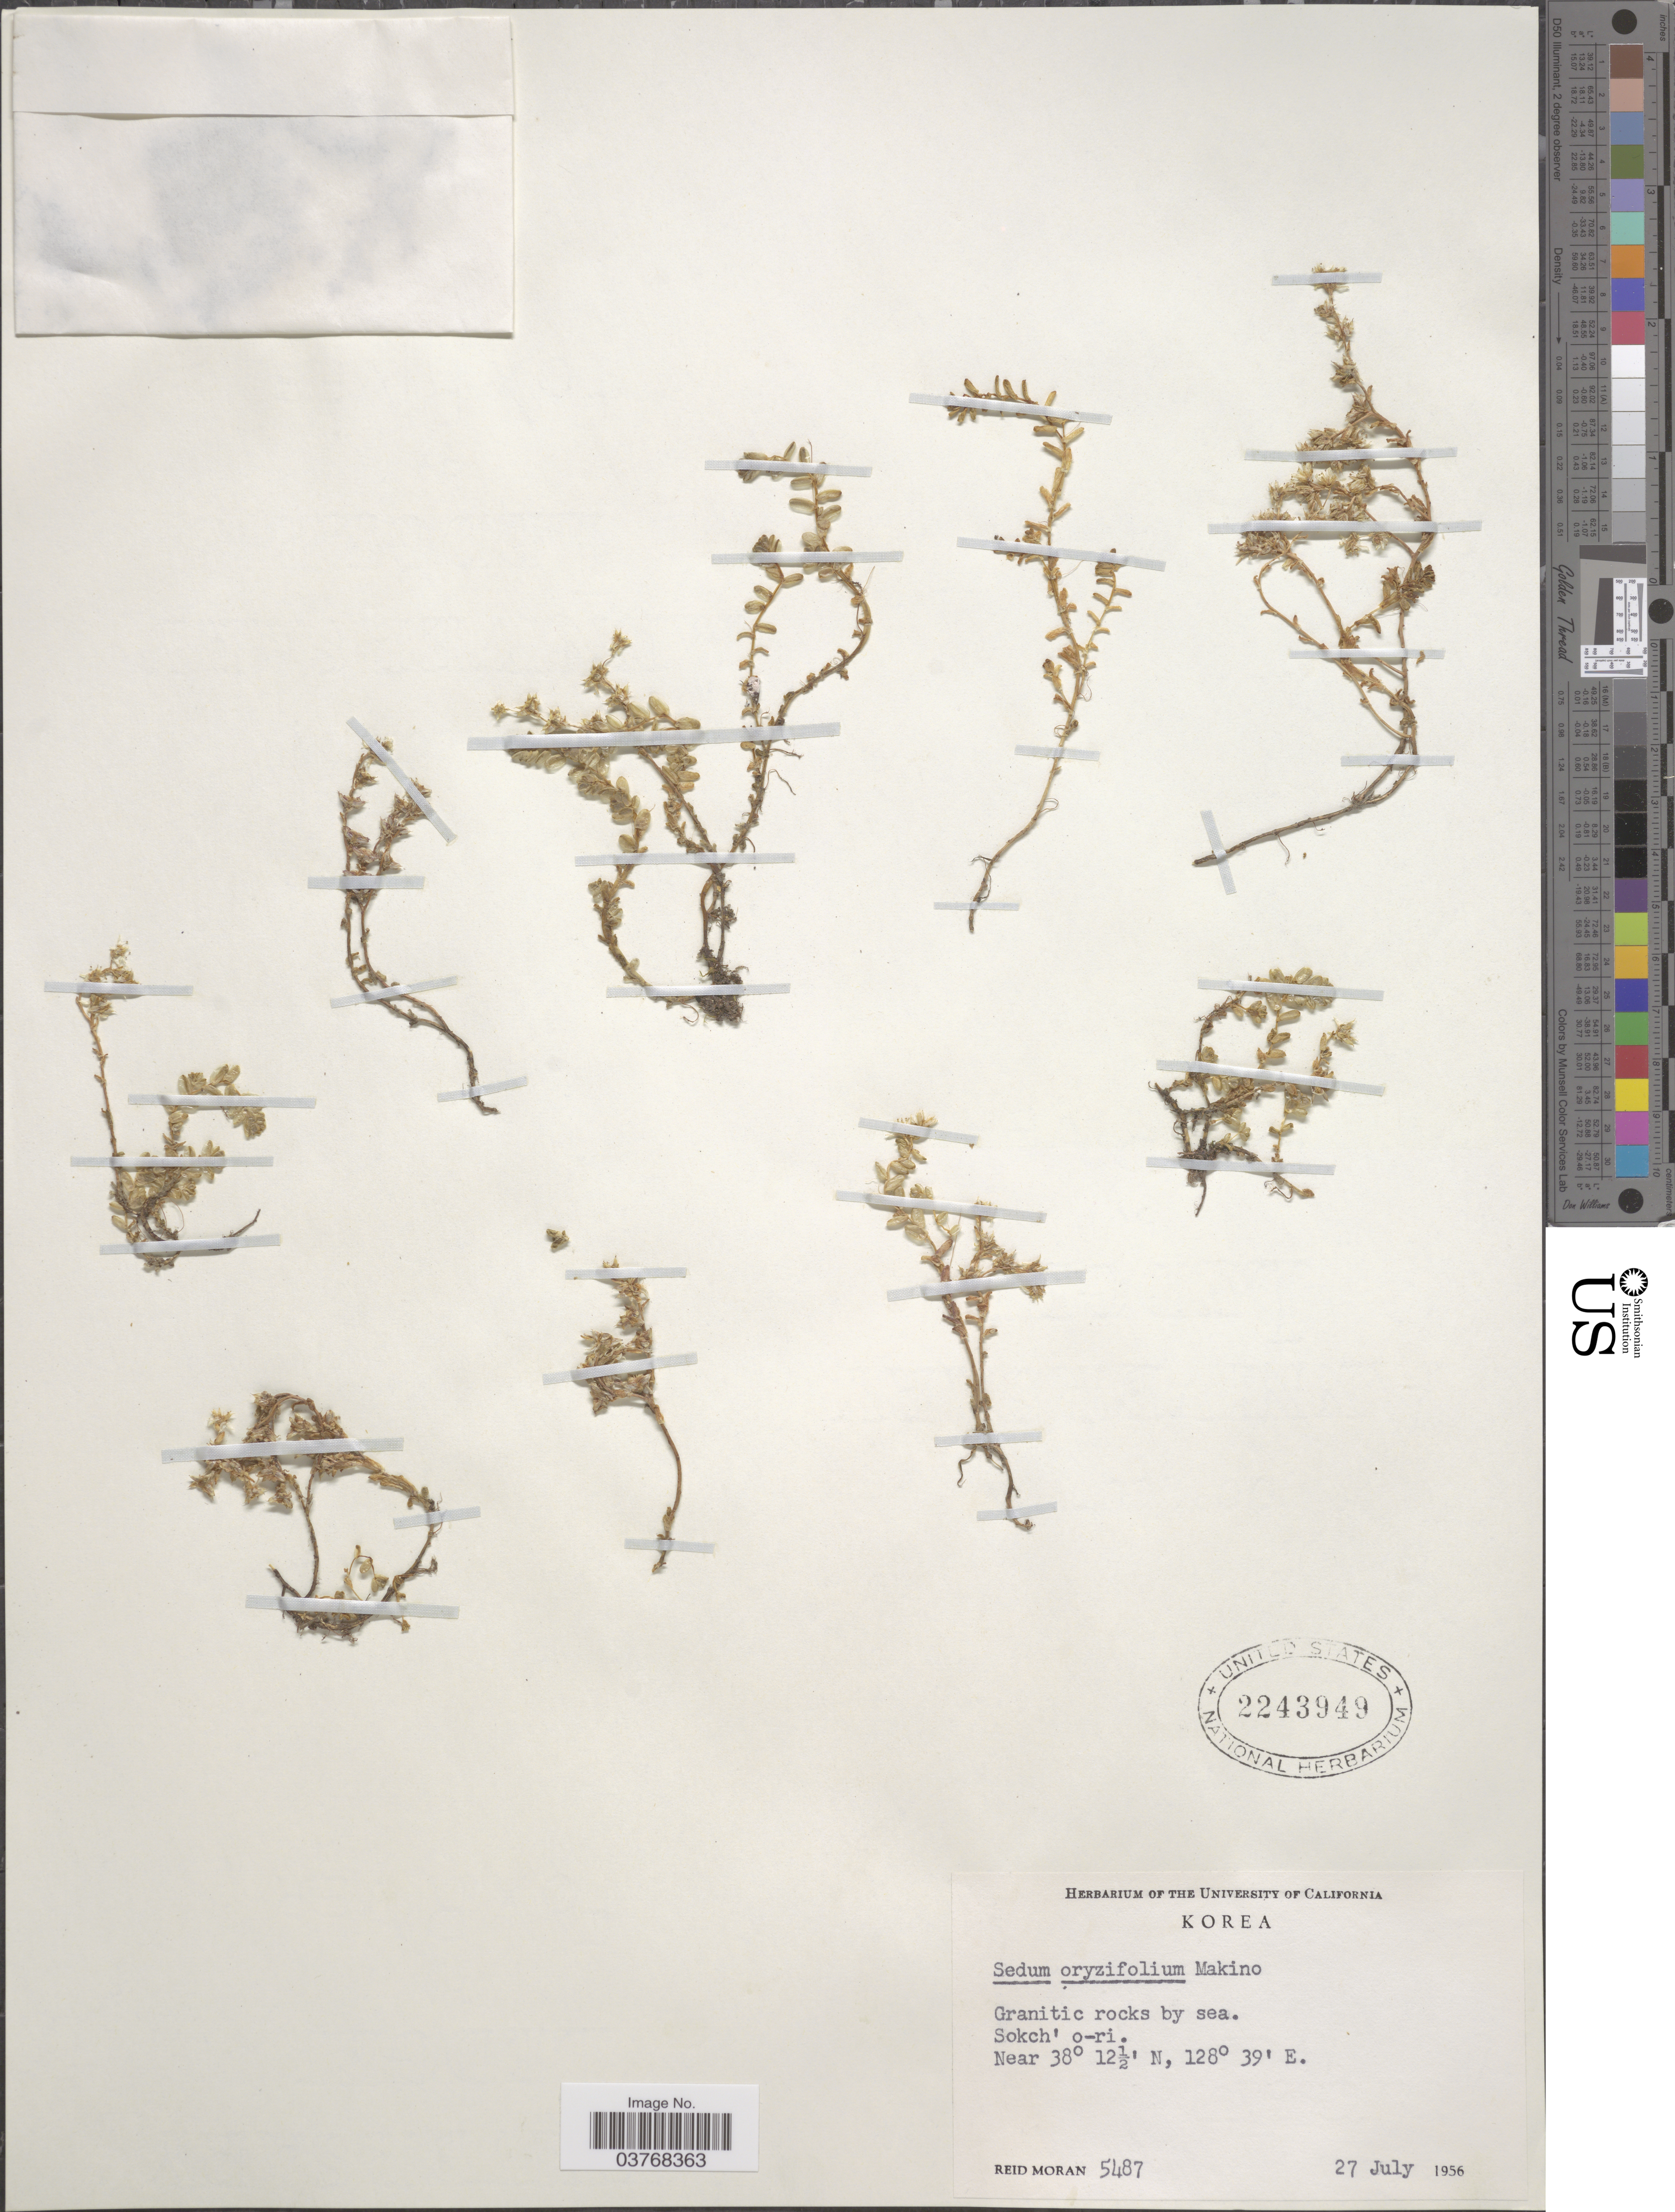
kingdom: Plantae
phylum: Tracheophyta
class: Magnoliopsida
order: Saxifragales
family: Crassulaceae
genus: Sedum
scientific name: Sedum oryzifolium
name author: Makino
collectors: R. Moran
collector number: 5487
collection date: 1956-07-27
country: South Korea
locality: Granitic rocks by sea. Sokch' o-ri.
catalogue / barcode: US 2243949